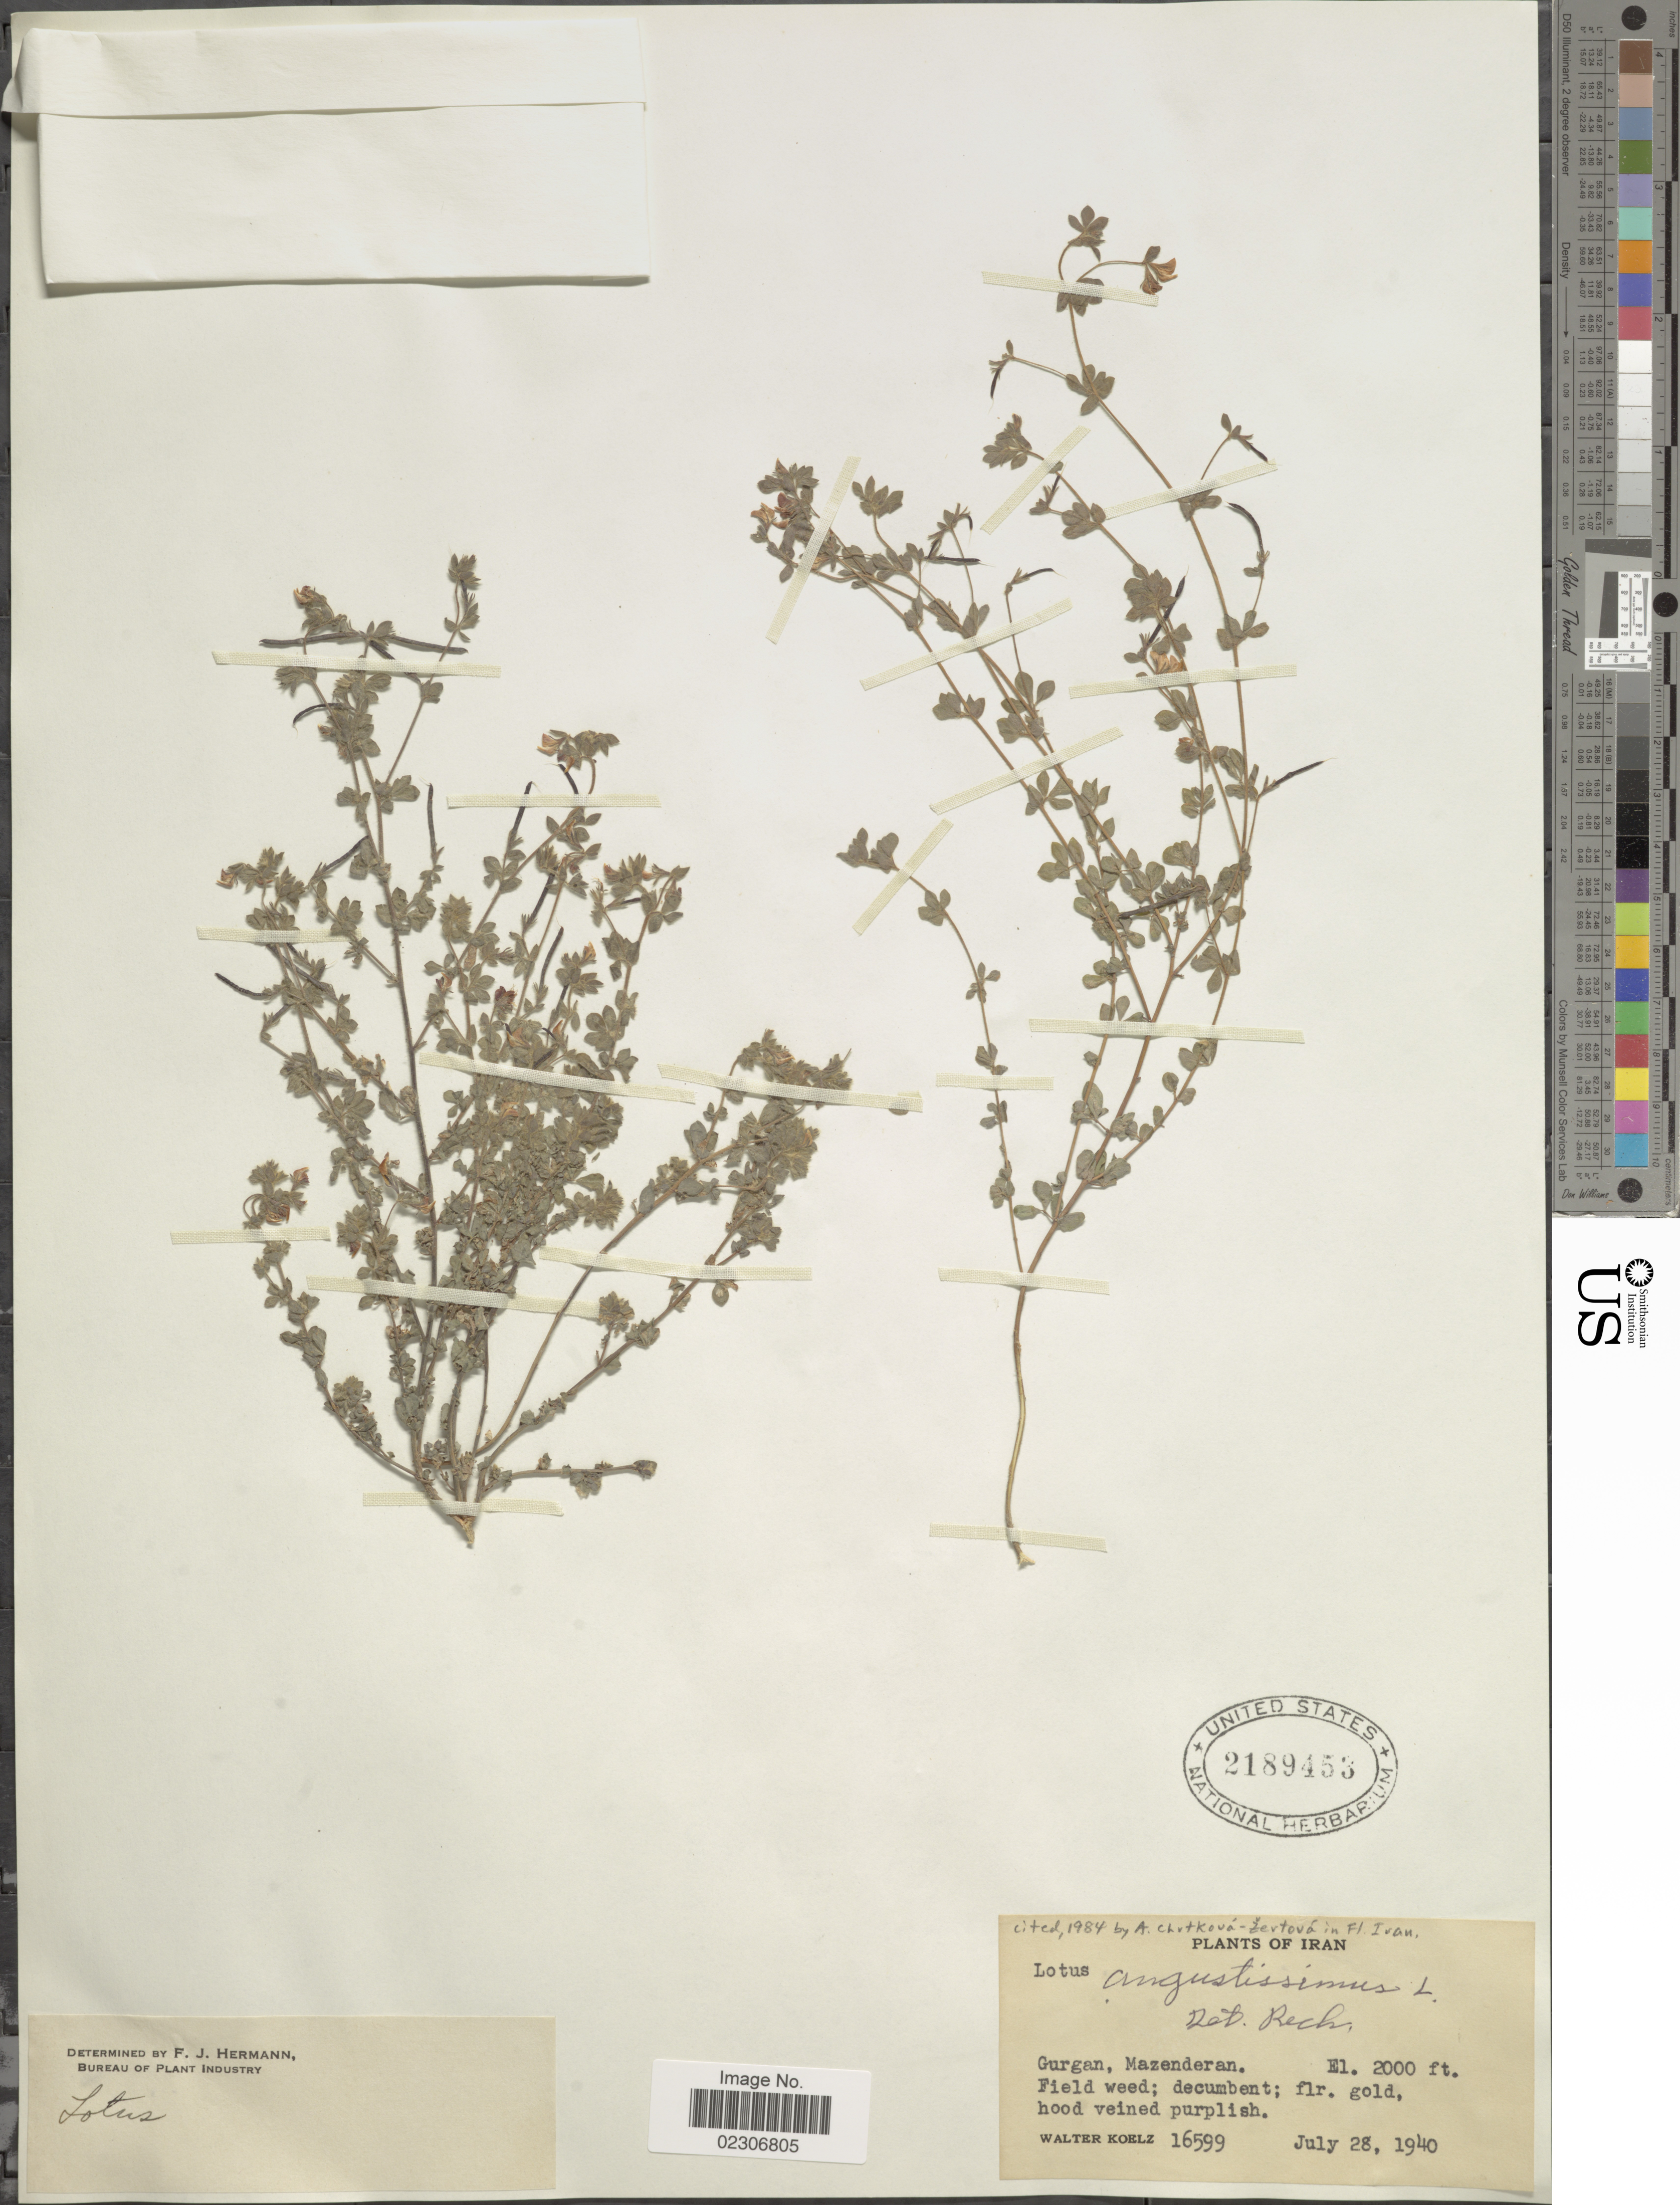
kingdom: Plantae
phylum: Tracheophyta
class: Magnoliopsida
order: Fabales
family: Fabaceae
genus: Lotus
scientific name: Lotus angustissimus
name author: L.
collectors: W. N. Koelz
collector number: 16599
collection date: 1940-07-28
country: Iran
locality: Iran, Gurgan, Mazenderan.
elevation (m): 610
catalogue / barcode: US 2189453